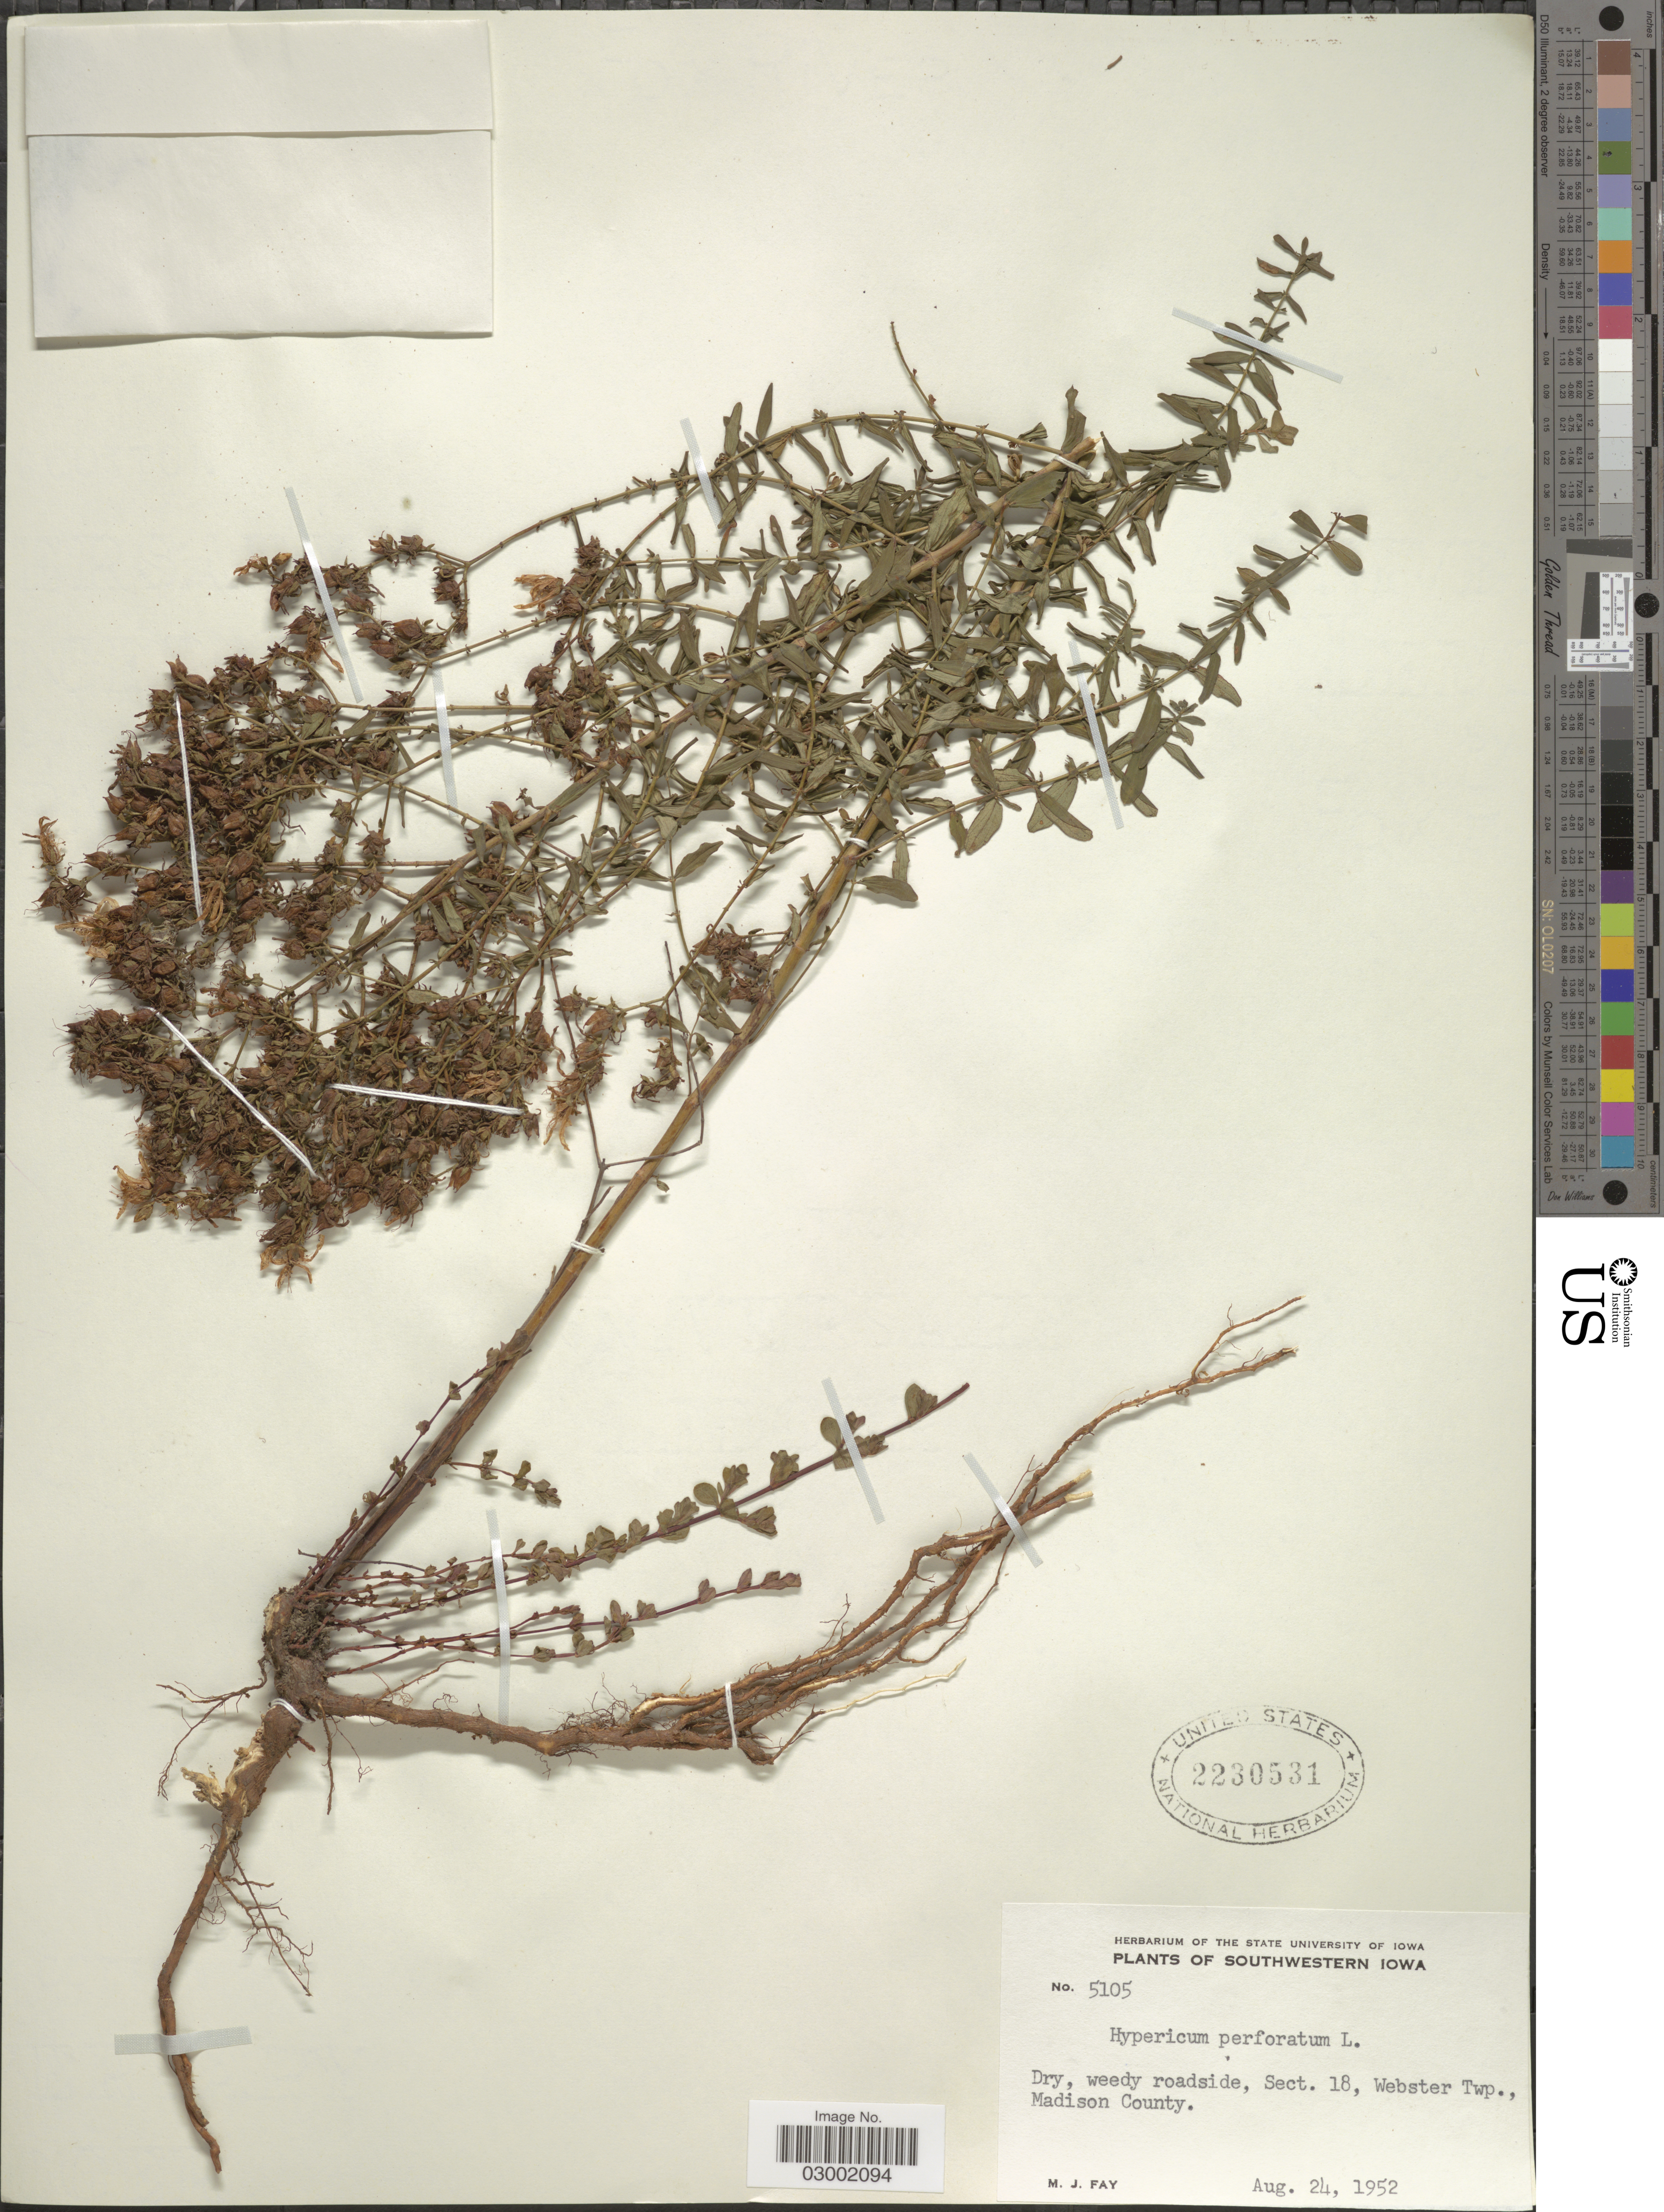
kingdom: Plantae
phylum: Tracheophyta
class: Magnoliopsida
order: Malpighiales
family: Hypericaceae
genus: Hypericum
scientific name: Hypericum perforatum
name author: L.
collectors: M. Fay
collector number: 5105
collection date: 1952-08-24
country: United States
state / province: Iowa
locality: Southwestern Iowa. Dry, weedy roadside, Sect. 18, Webster Twp., Madison County.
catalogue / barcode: US 2230531